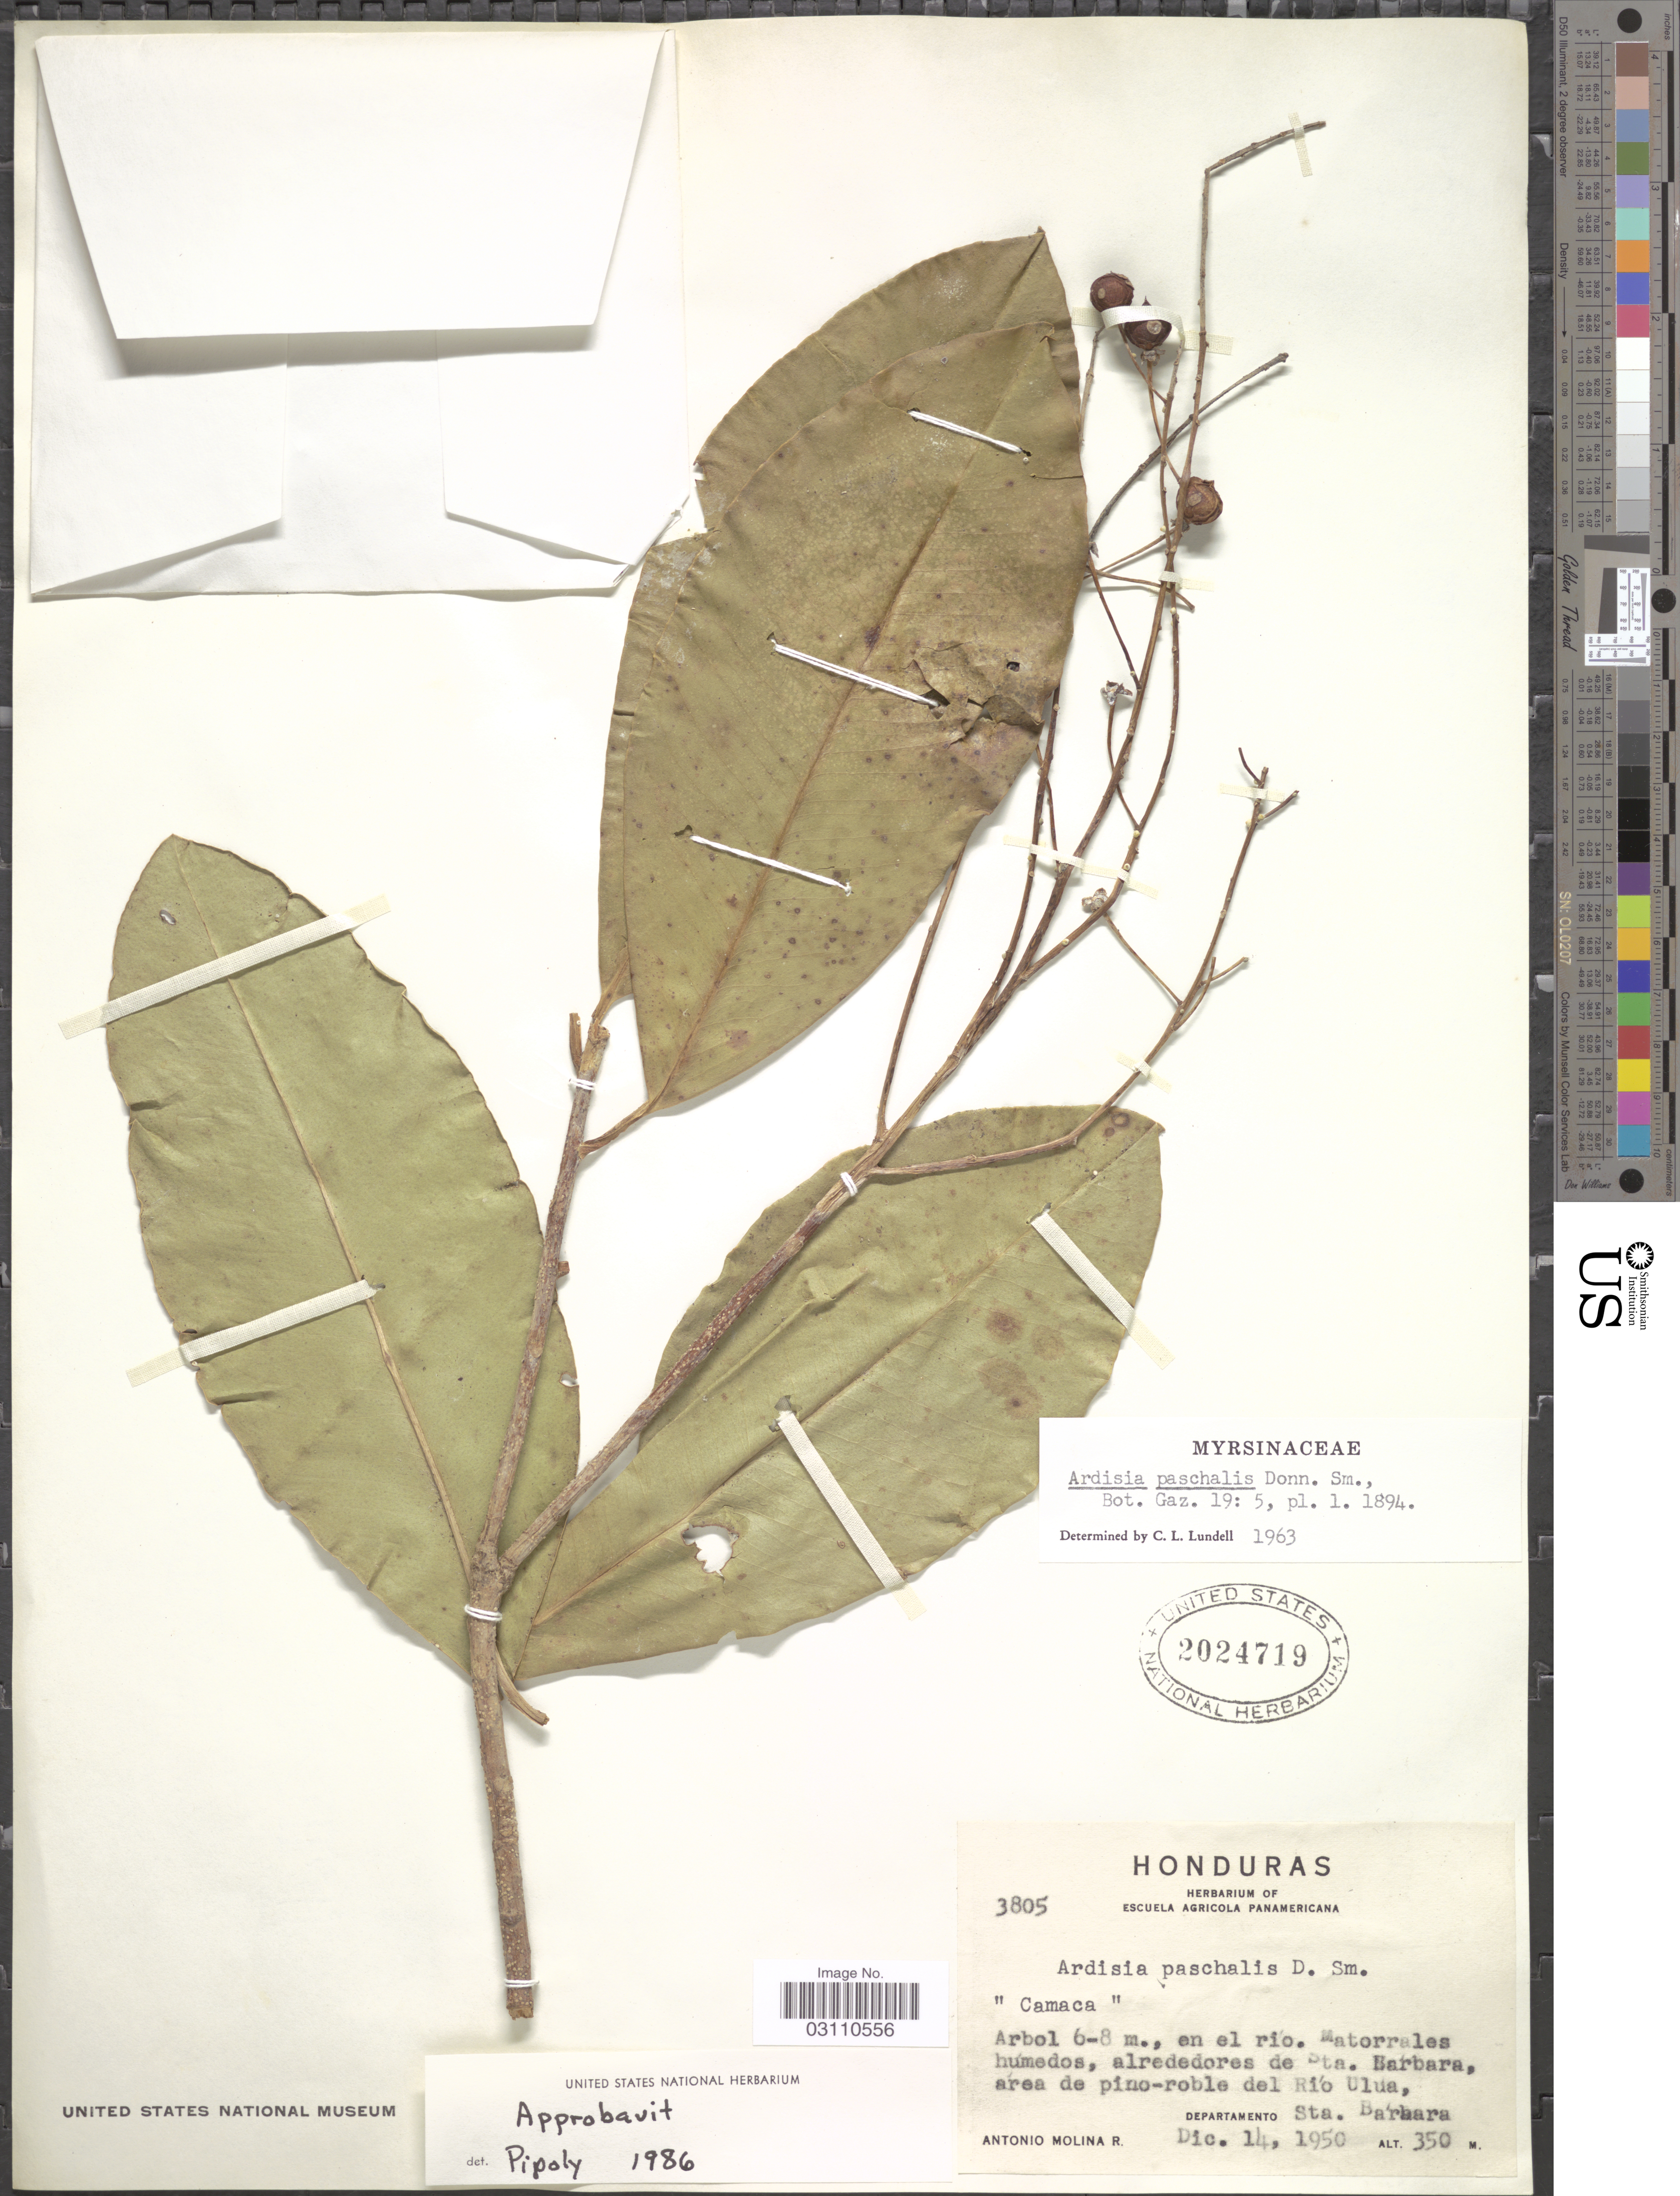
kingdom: Plantae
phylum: Tracheophyta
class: Magnoliopsida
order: Ericales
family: Primulaceae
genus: Ardisia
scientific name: Ardisia paschalis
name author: Donn. Sm.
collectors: A. Molina R.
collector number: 3805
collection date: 1950-12-14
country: Honduras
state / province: Santa Bárbara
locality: Matorrales humedos, alrededores de Sta. Barbara, area de pino-roble del Río Ulua, departamento Sta. Bárbara.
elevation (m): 350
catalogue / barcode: US 2024719